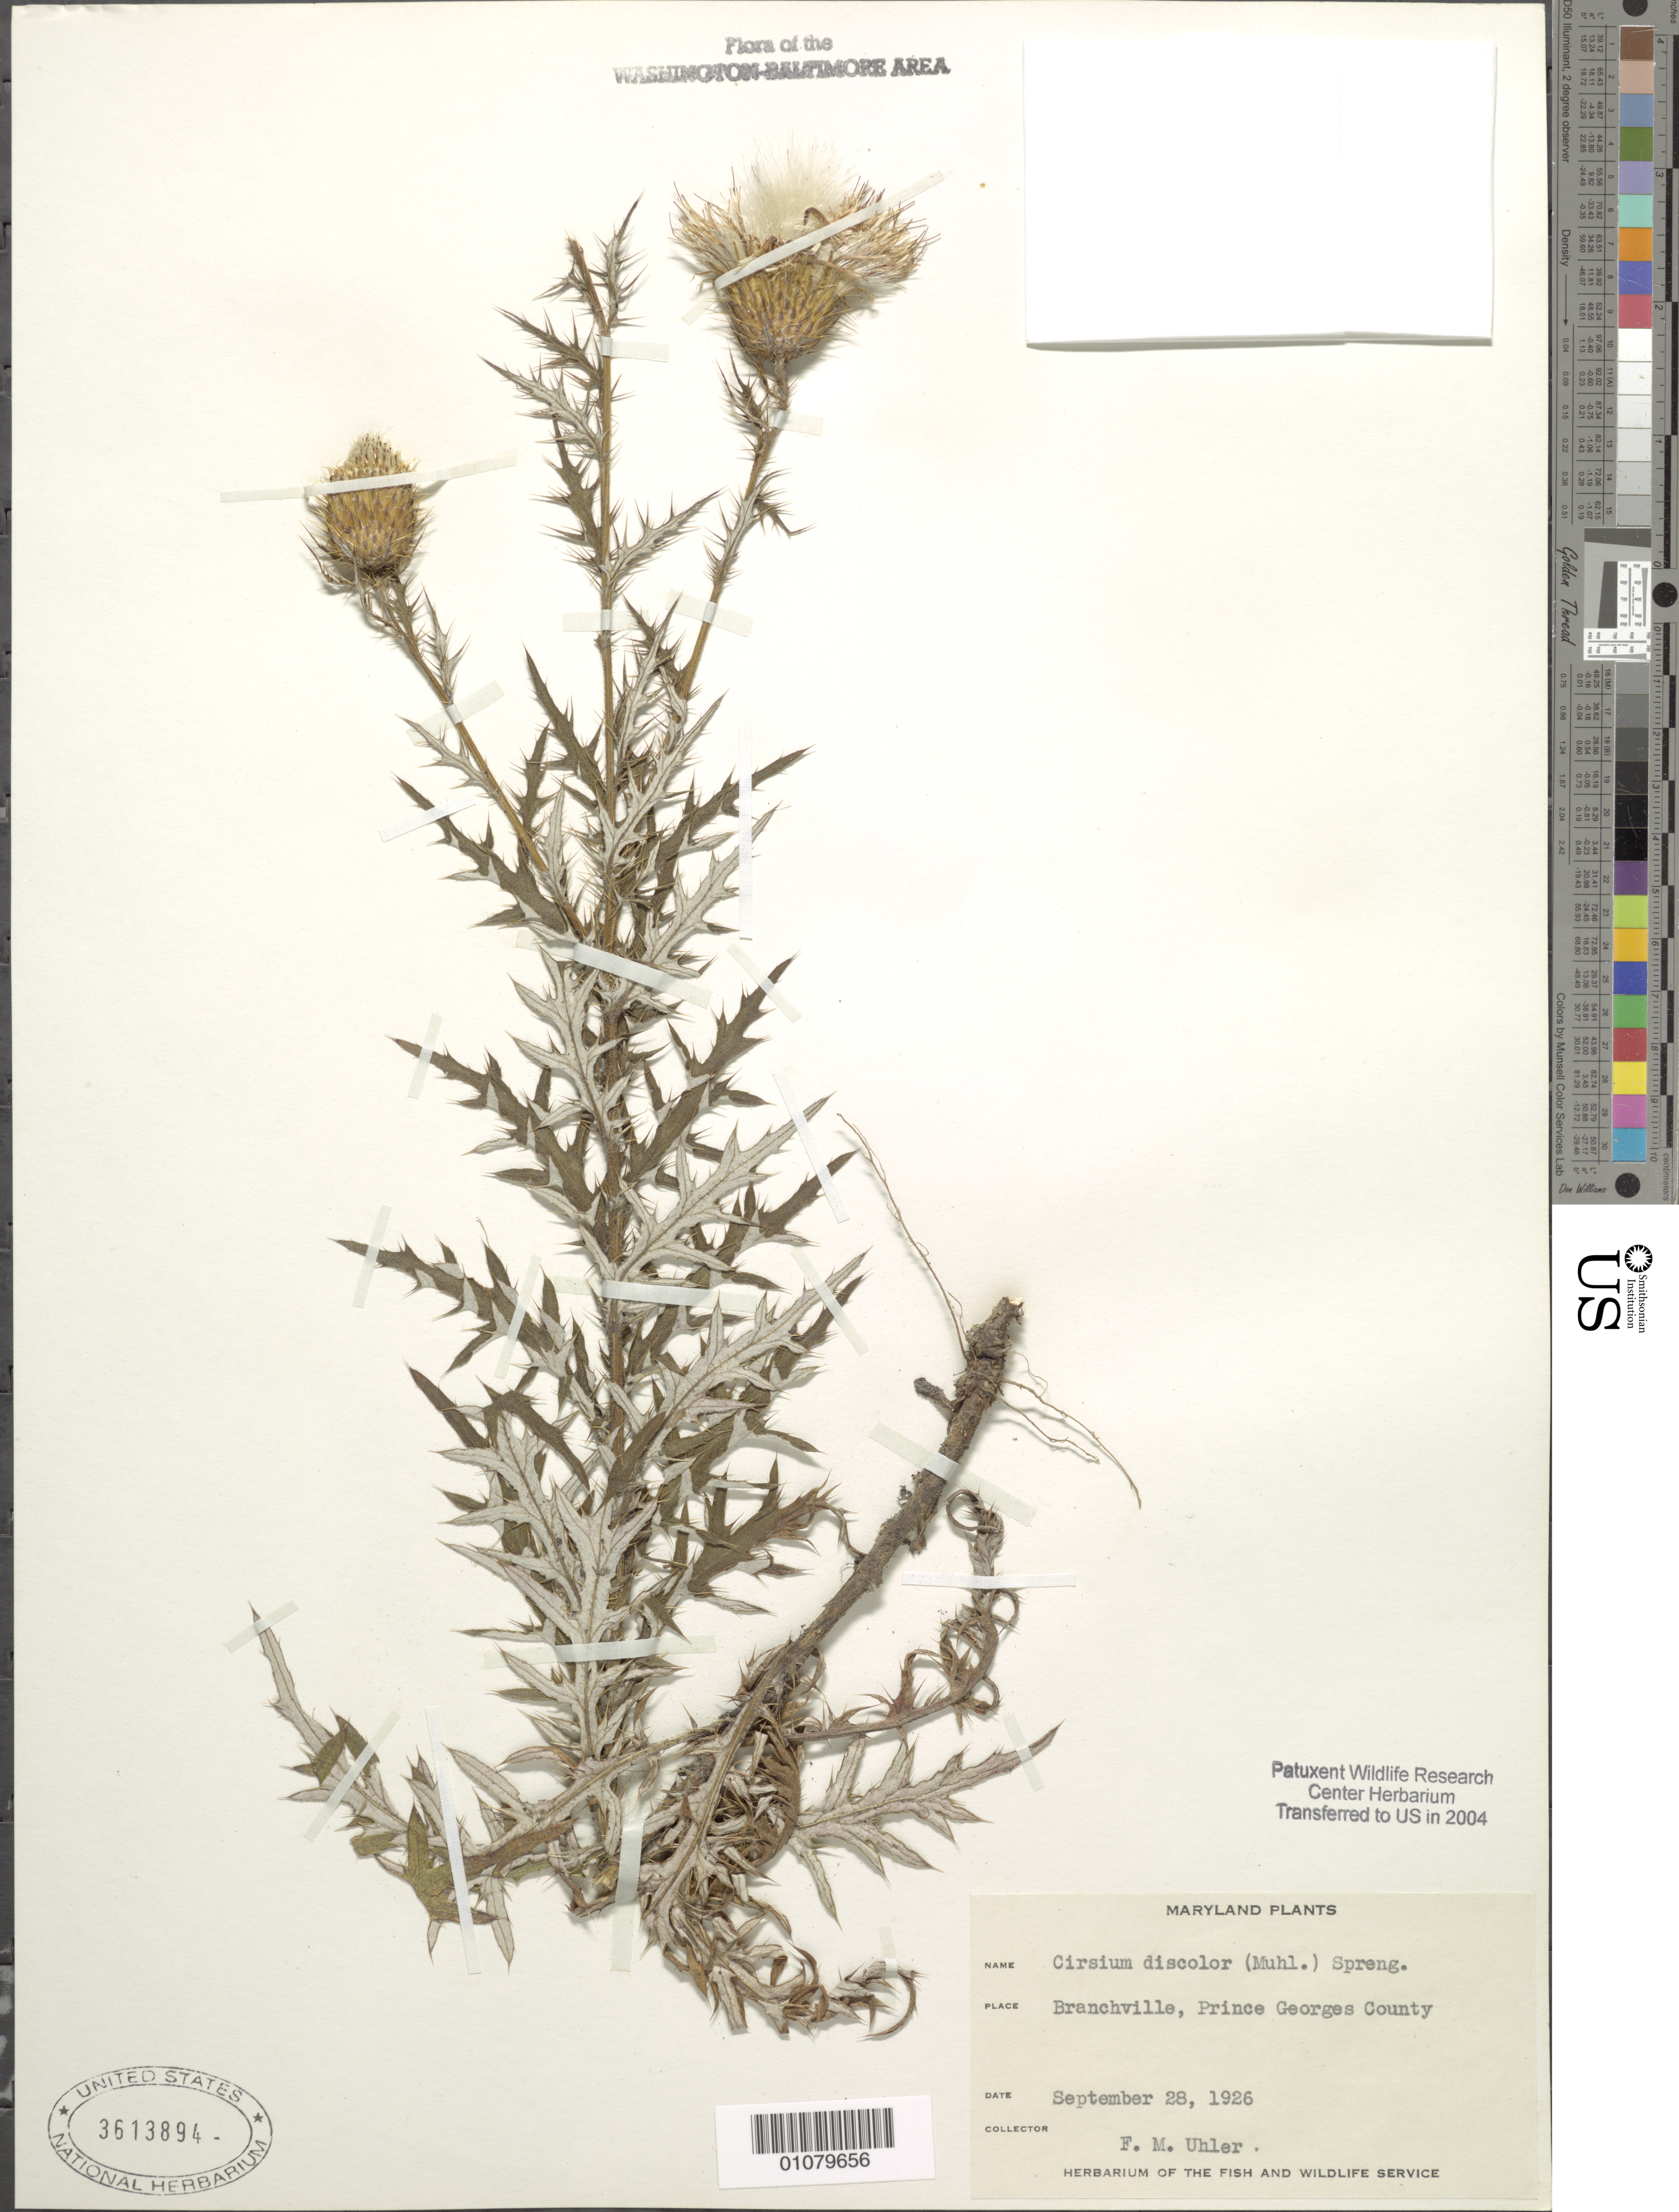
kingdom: Plantae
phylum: Tracheophyta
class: Magnoliopsida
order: Asterales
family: Asteraceae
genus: Cirsium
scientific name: Cirsium discolor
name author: (Muhl. ex Willd.) Spreng.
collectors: F. M. Uhler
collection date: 1926-09-28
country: United States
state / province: Maryland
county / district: Prince George's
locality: Branchville.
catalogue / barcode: US 3613894